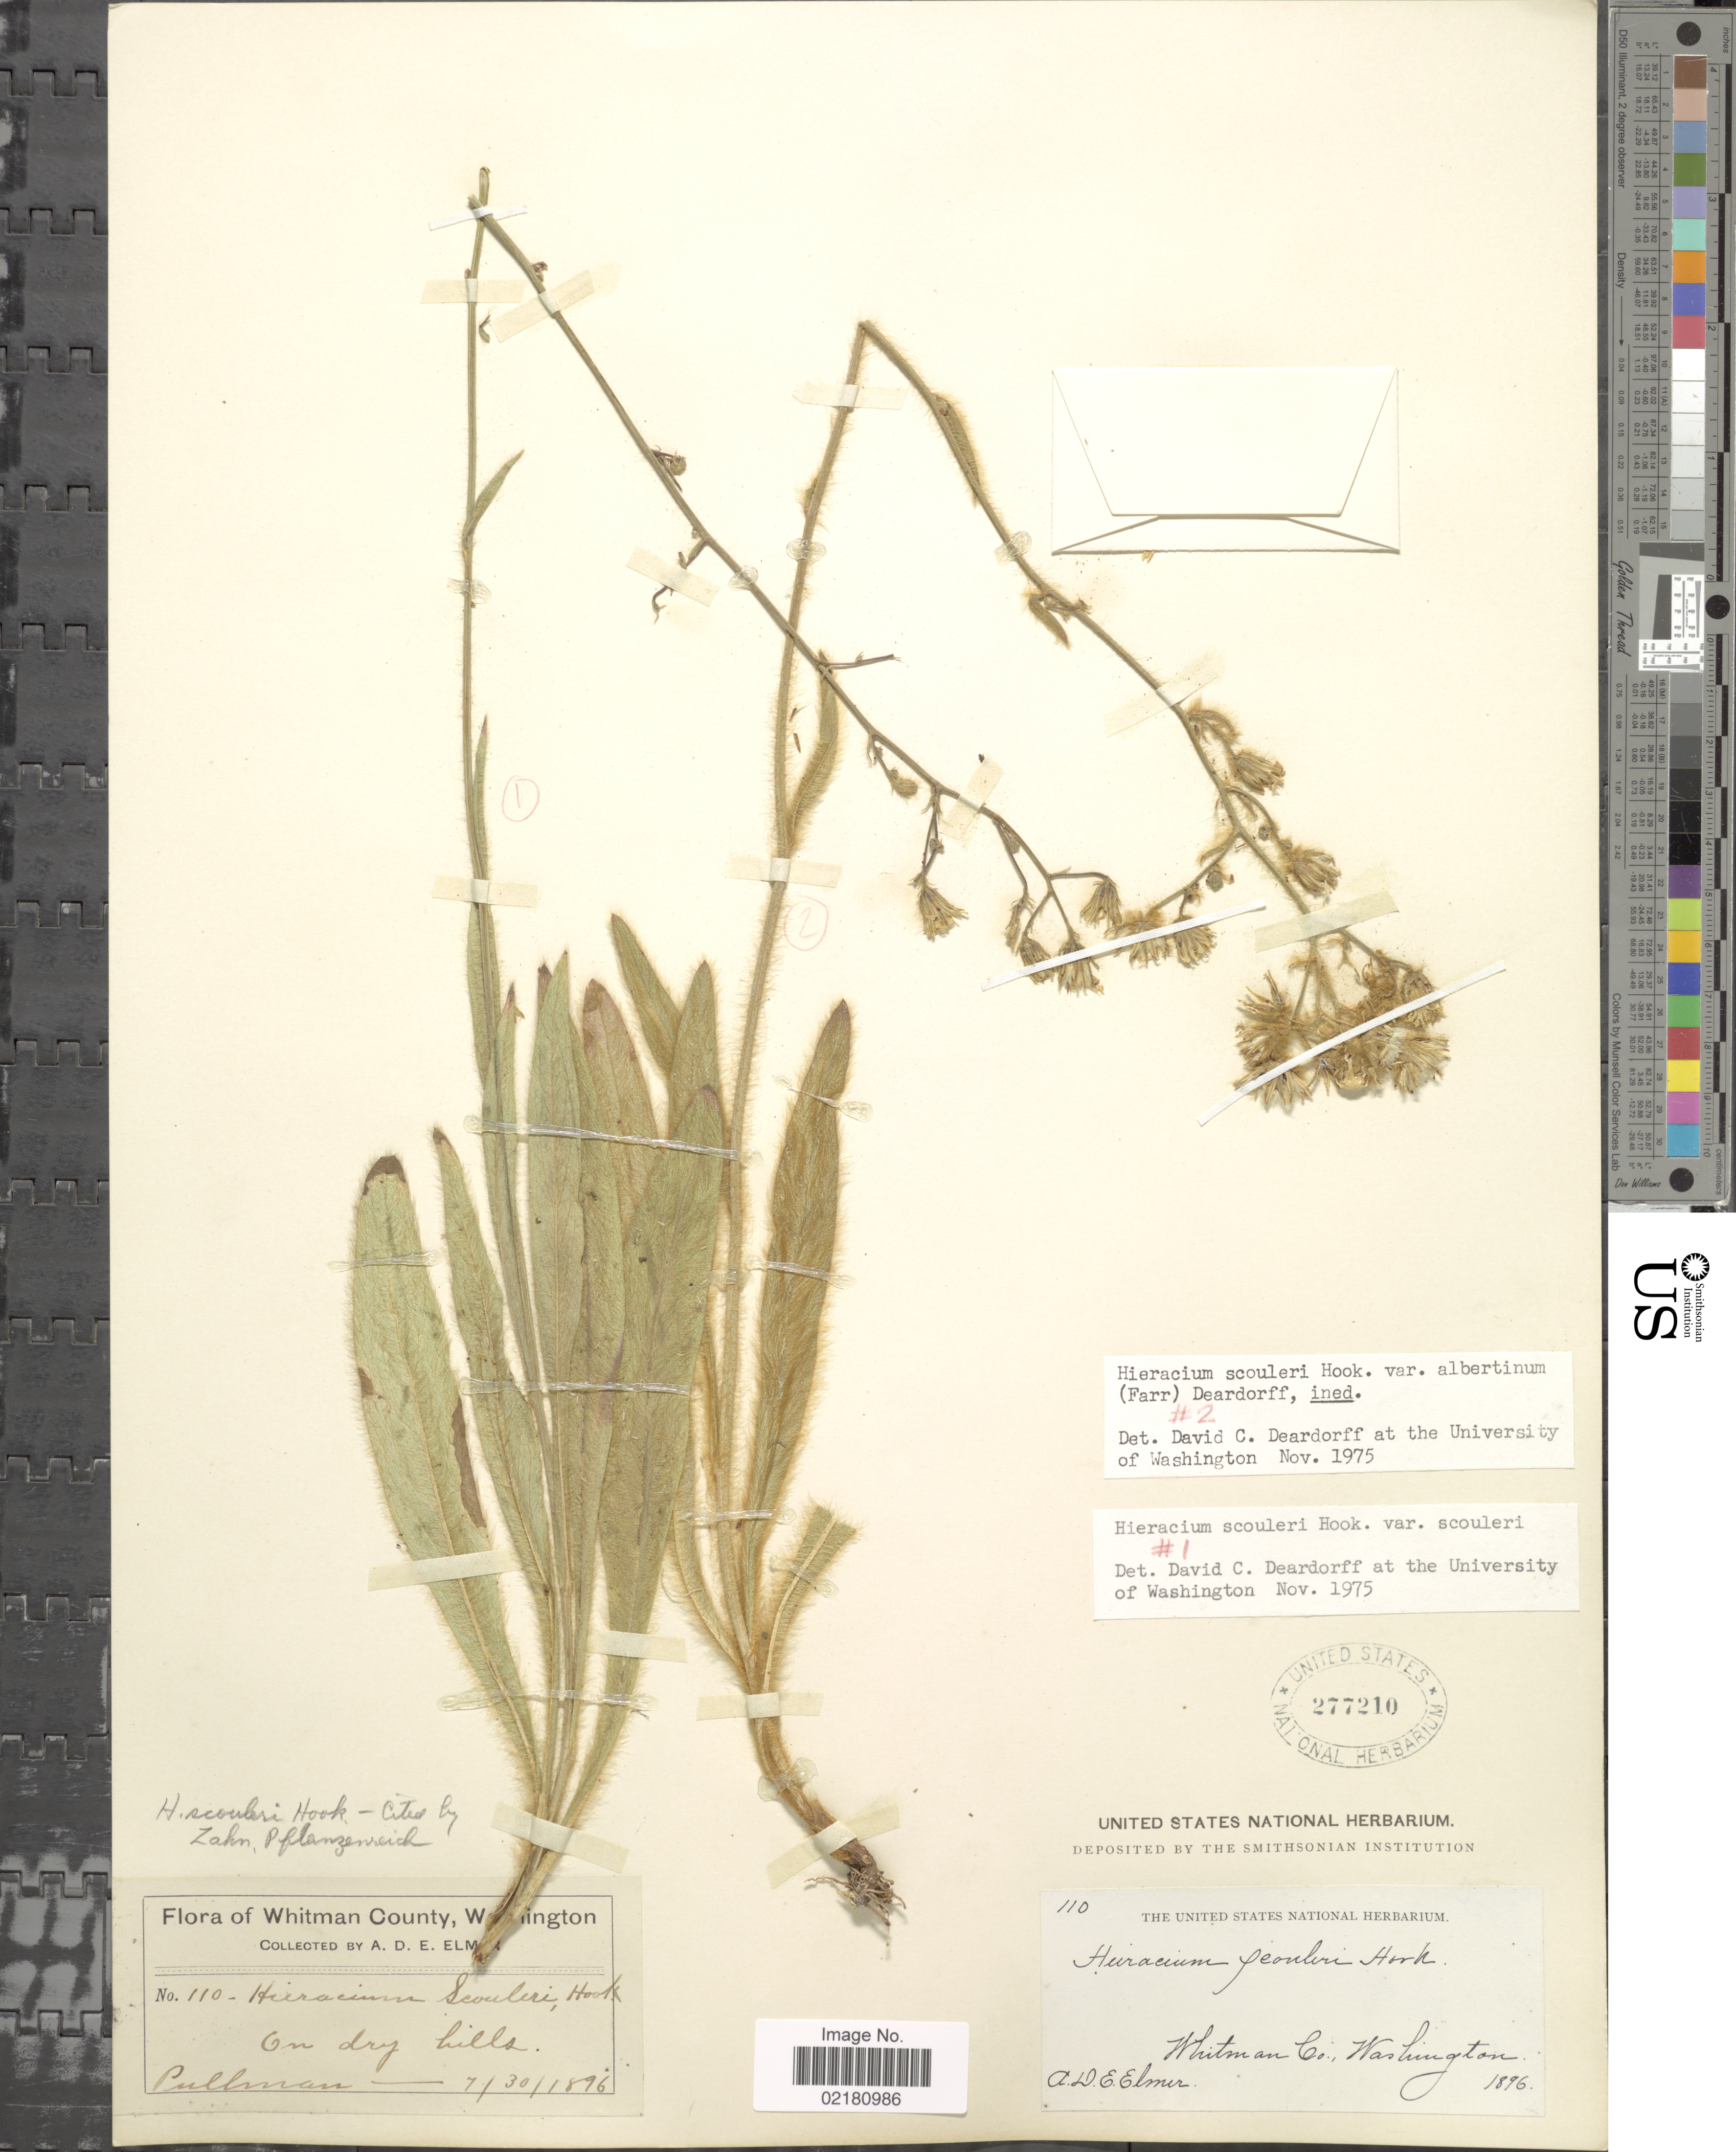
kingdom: Plantae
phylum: Tracheophyta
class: Magnoliopsida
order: Asterales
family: Asteraceae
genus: Hieracium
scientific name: Hieracium scouleri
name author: Hook.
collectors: A. D. E. Elmer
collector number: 110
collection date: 1896-07-30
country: United States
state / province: Washington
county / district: Whitman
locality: Whitman County. On dry hills.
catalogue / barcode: US 277210